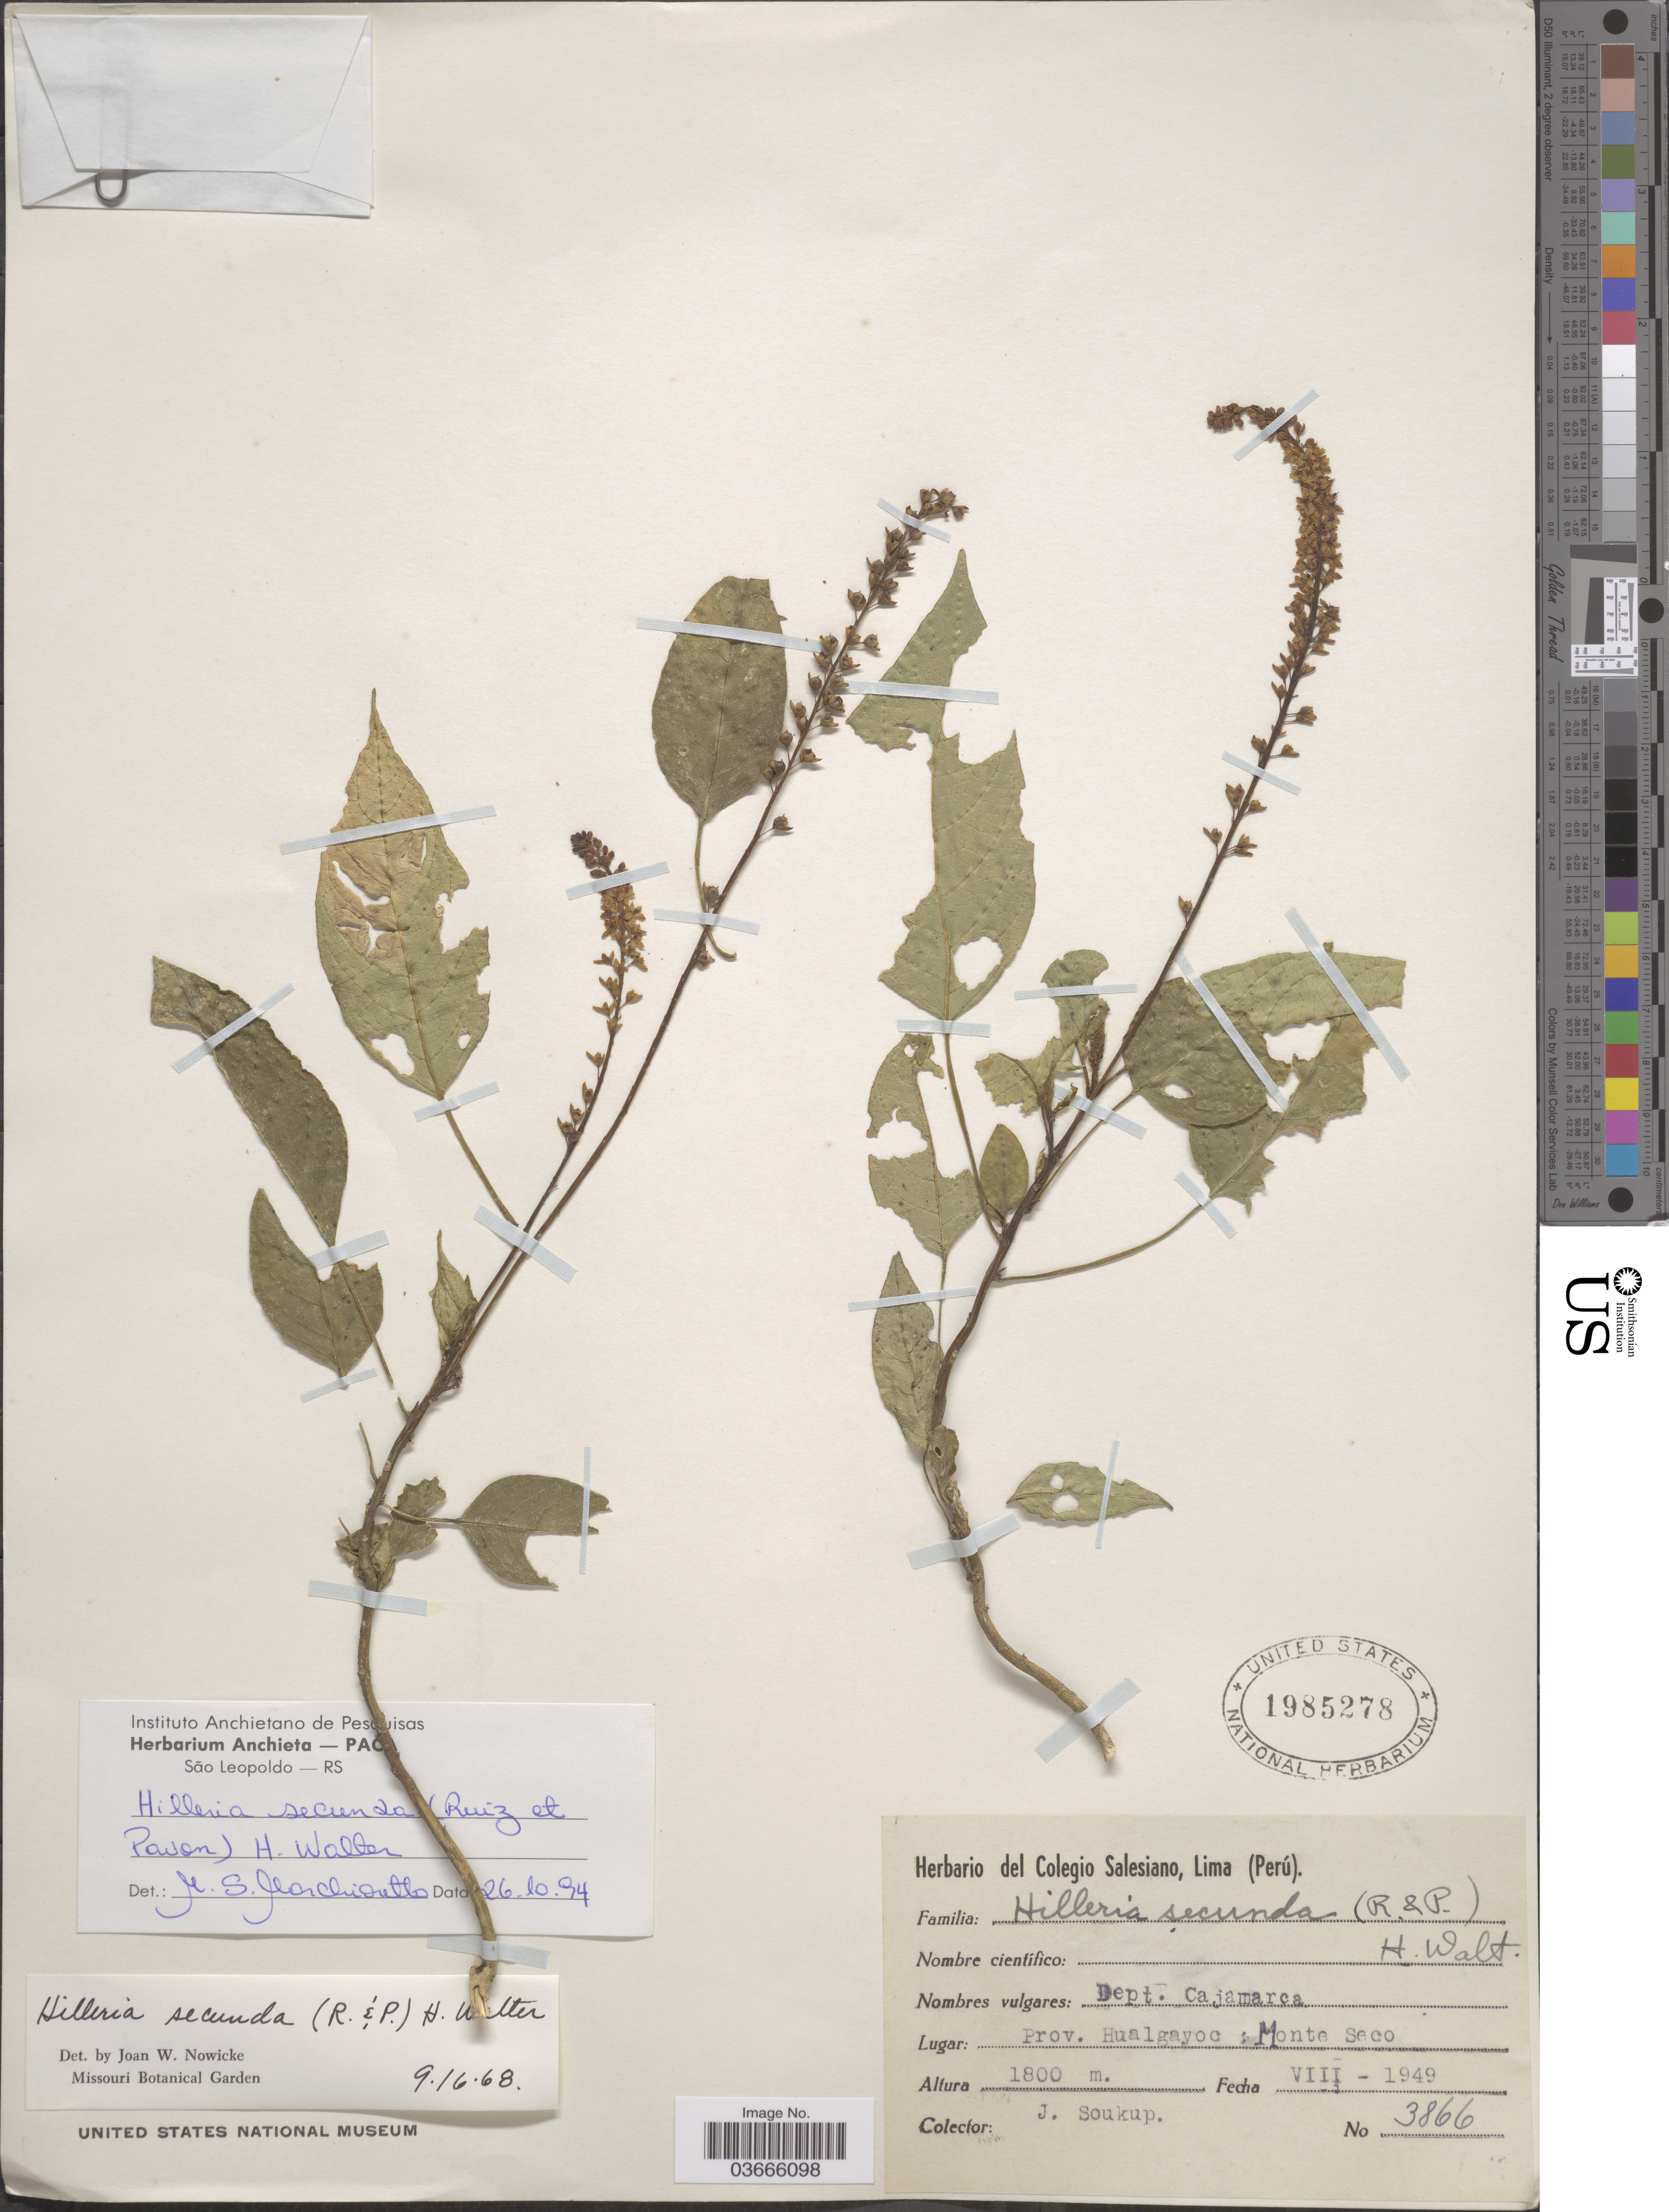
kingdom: Plantae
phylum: Tracheophyta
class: Magnoliopsida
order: Caryophyllales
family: Phytolaccaceae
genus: Hilleria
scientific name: Hilleria secunda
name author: (Ruiz & Pav.) H. Walter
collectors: J. Soukup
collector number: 3866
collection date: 1949-08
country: Peru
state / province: Cajamarca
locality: Dept. Cajamarca. Prov. Hualgayoc: Monte Seco.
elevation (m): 1800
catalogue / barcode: US 1985278